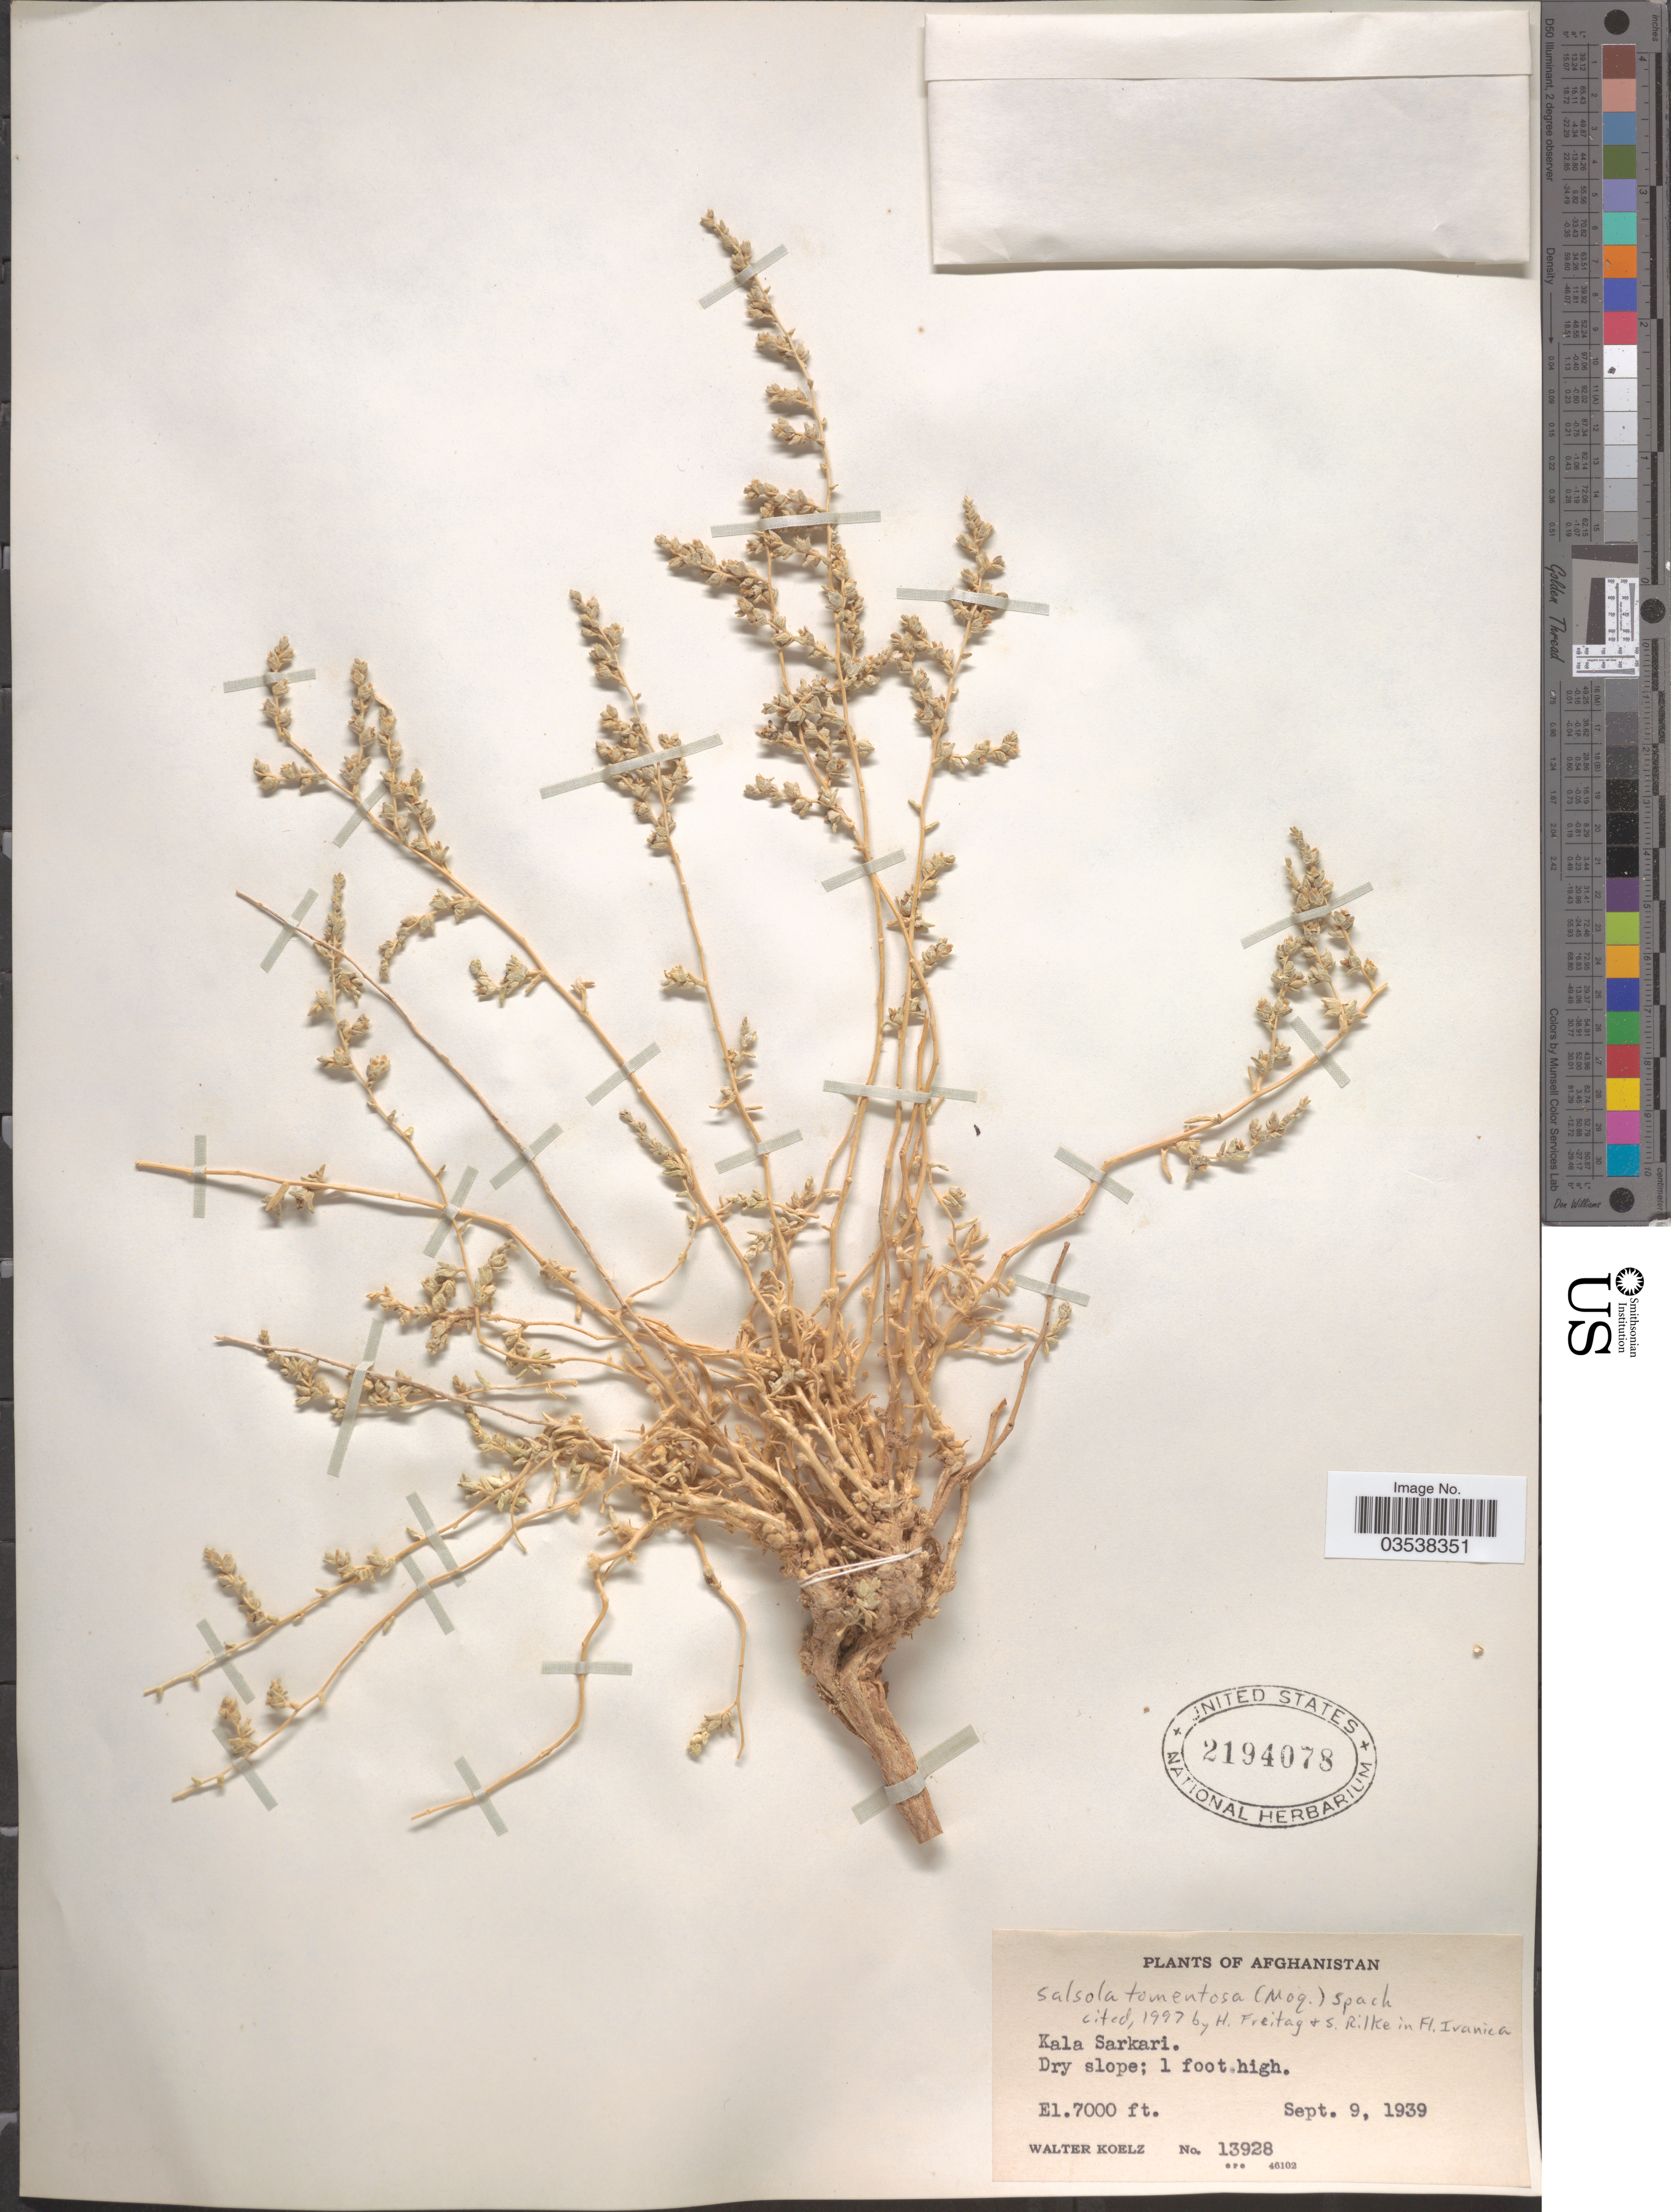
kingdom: Plantae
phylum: Tracheophyta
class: Magnoliopsida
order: Caryophyllales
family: Amaranthaceae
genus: Kaviria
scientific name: Kaviria tomentosa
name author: (Moq.) Akhani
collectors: W. N. Koelz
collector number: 13928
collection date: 1939-09-09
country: Afghanistan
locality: Kala Sarkari.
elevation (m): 2134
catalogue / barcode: US 2194078